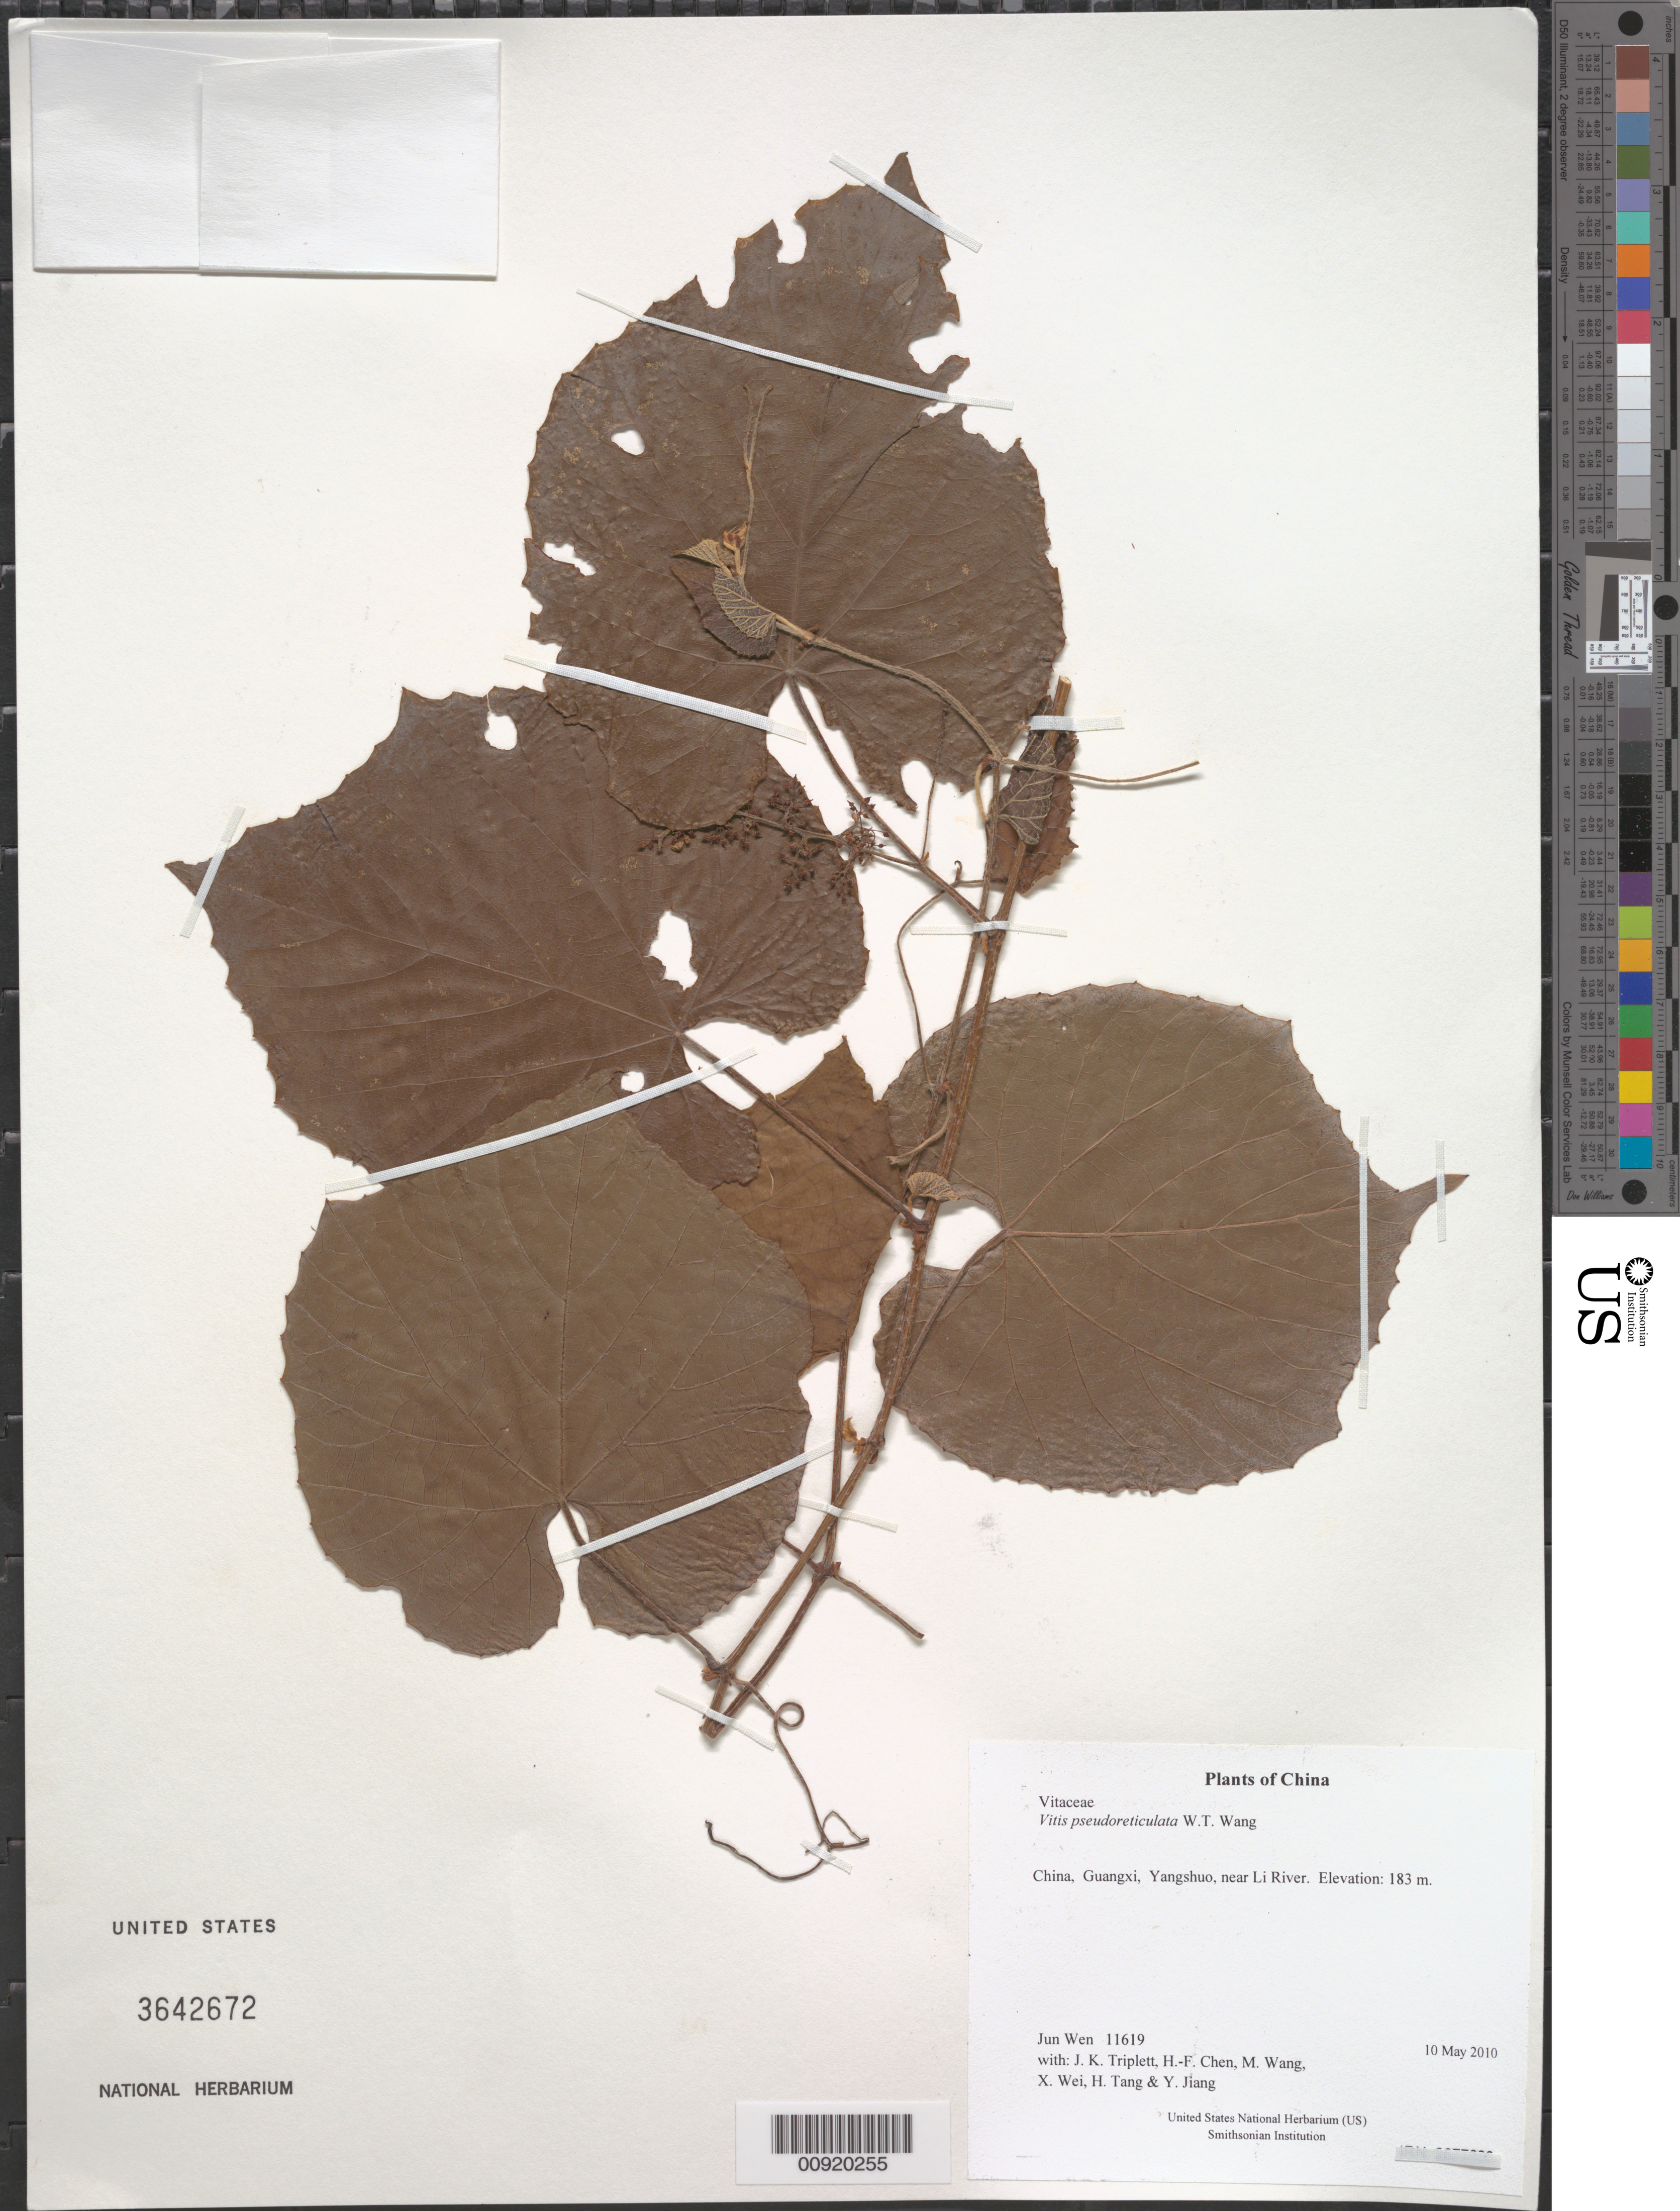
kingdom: Plantae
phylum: Tracheophyta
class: Magnoliopsida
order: Vitales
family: Vitaceae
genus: Vitis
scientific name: Vitis pseudoreticulata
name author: W.T. Wang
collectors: J. Wen, J. K. Triplett, H.-F. Chen, M. Wang, X. Wei, H. Tang & Y. Jiang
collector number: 11619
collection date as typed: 10 May 2010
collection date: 2010-05-10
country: China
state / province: Guangxi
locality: Yangshuo, near Li River.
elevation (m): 183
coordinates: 24 46.298 N, 111 29.576 E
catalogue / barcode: US 3642672